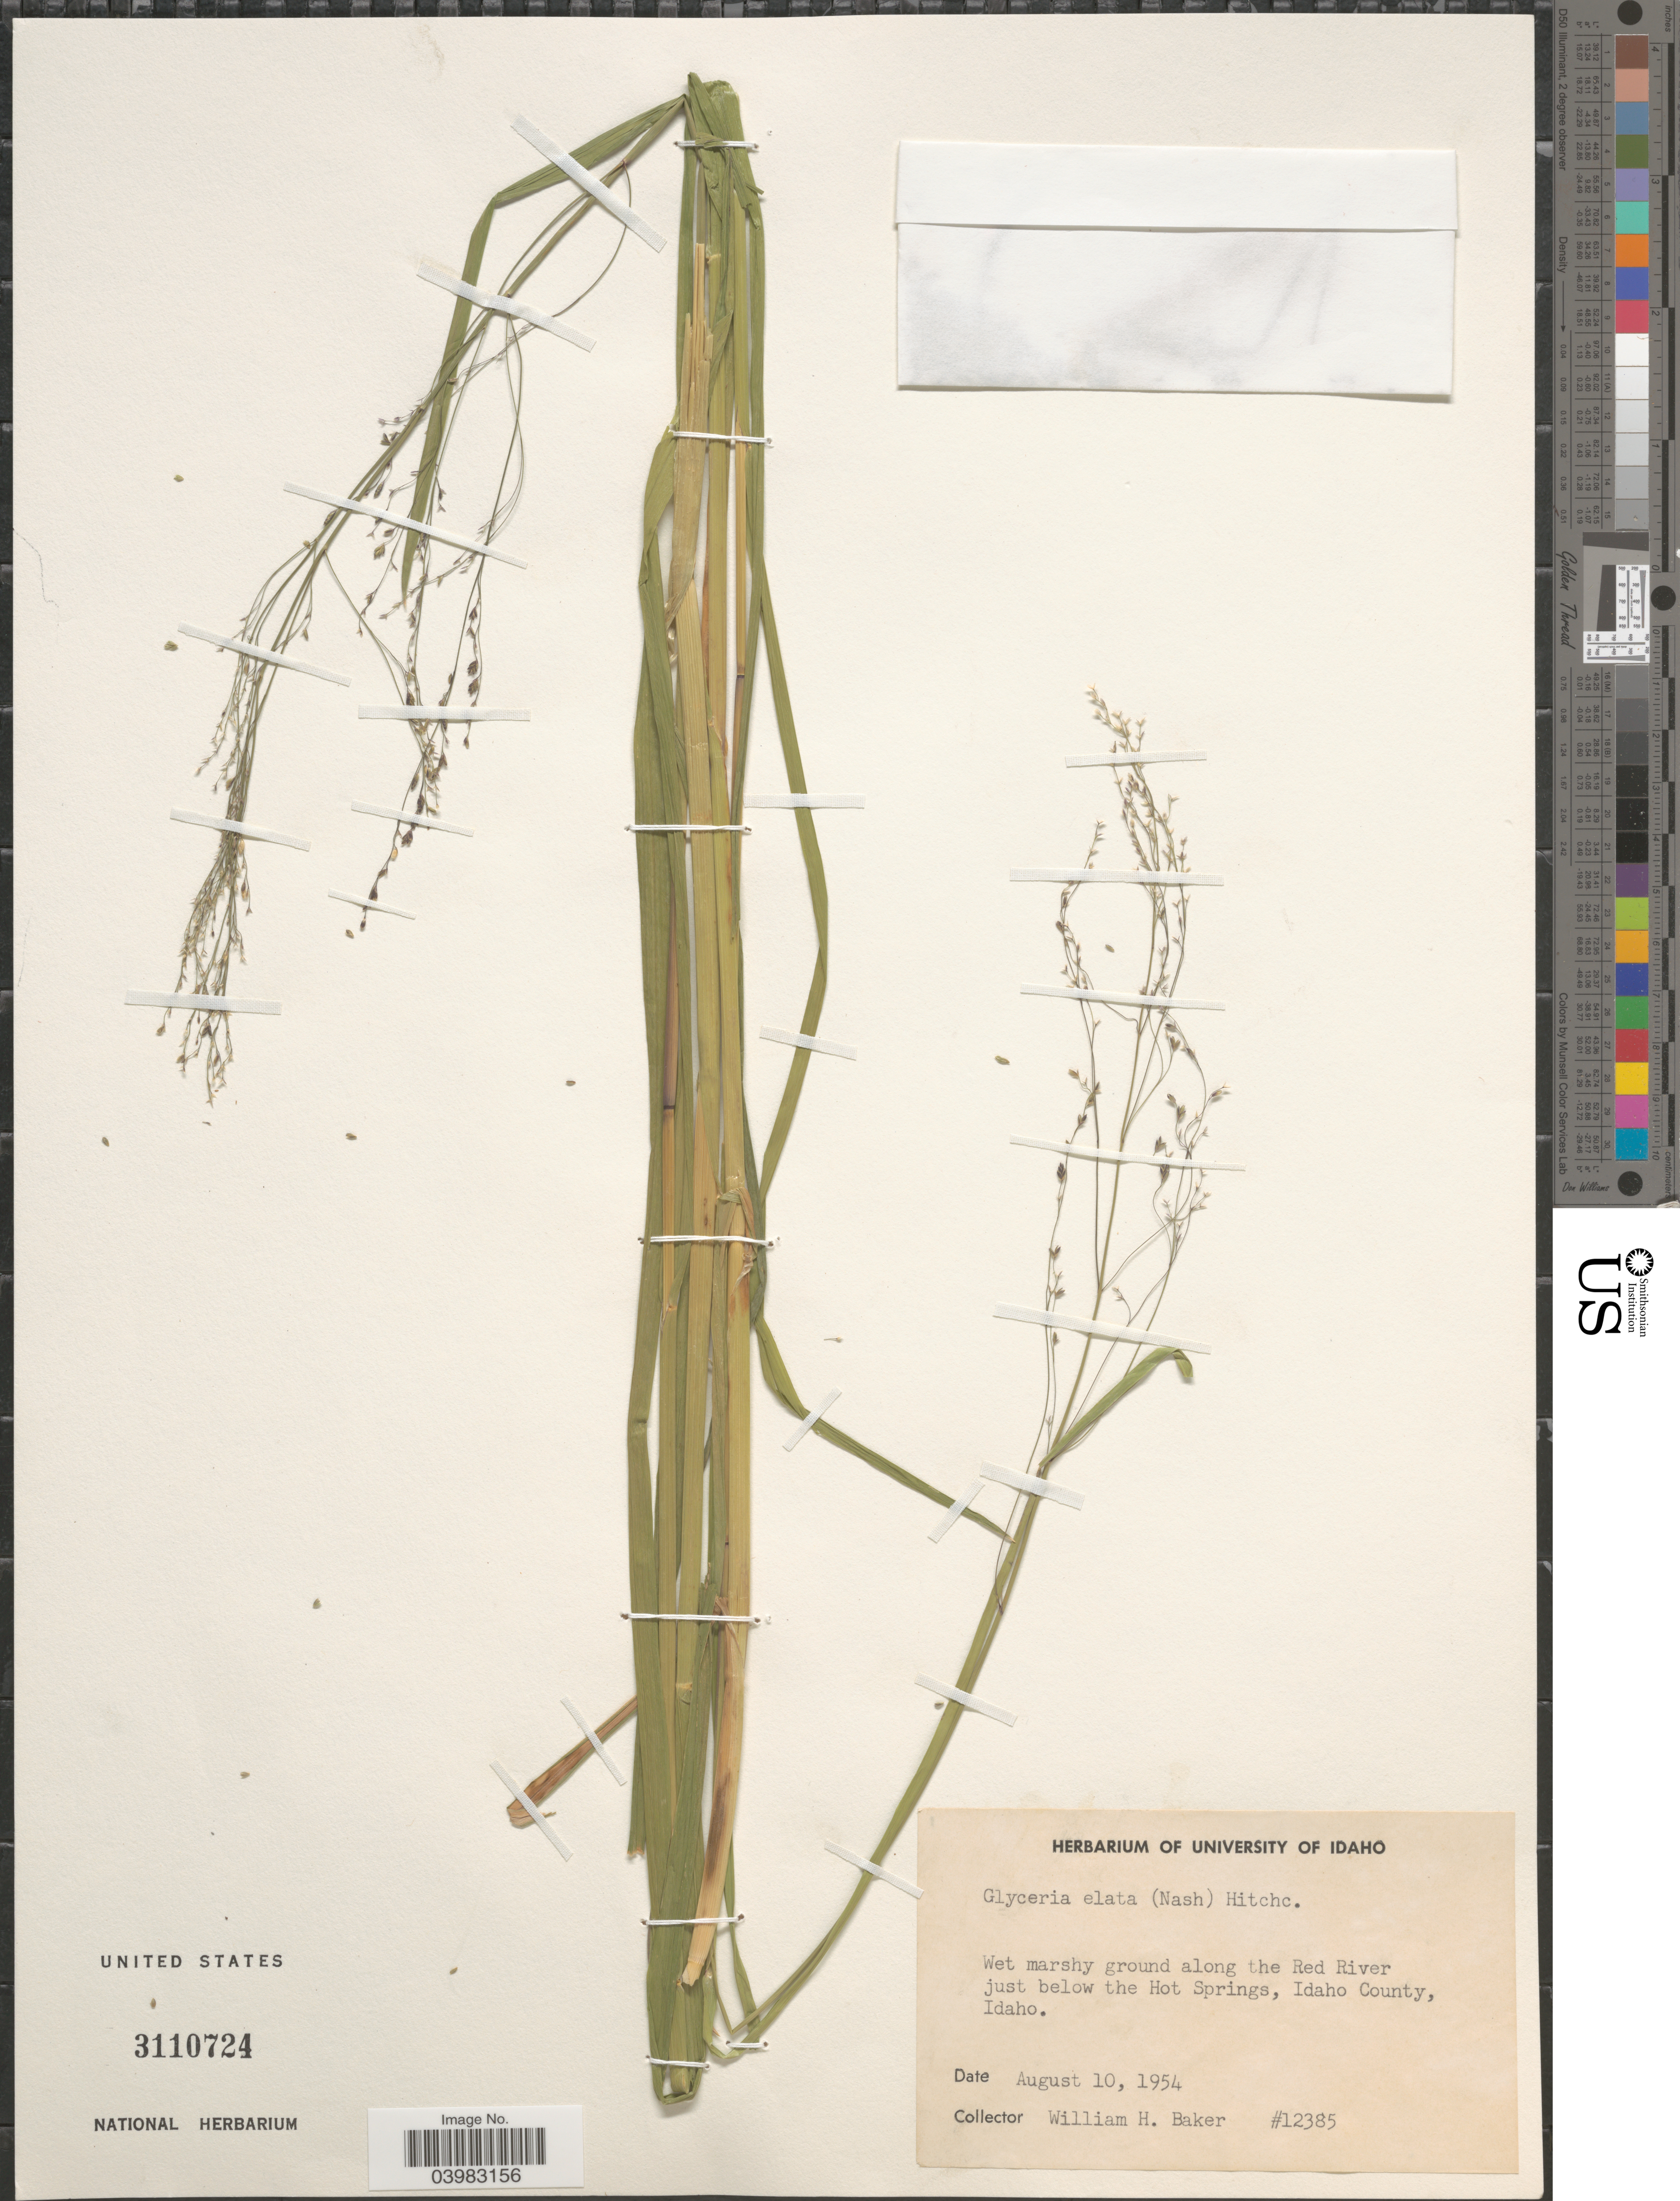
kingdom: Plantae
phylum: Tracheophyta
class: Liliopsida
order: Poales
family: Poaceae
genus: Glyceria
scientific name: Glyceria elata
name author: (Nash) M.E. Jones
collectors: W. H. Baker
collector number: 12385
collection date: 1954-08-10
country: United States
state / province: Idaho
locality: Wet marshy ground along the Red River just below the Hot Springs, Idaho County.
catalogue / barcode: US 3110724